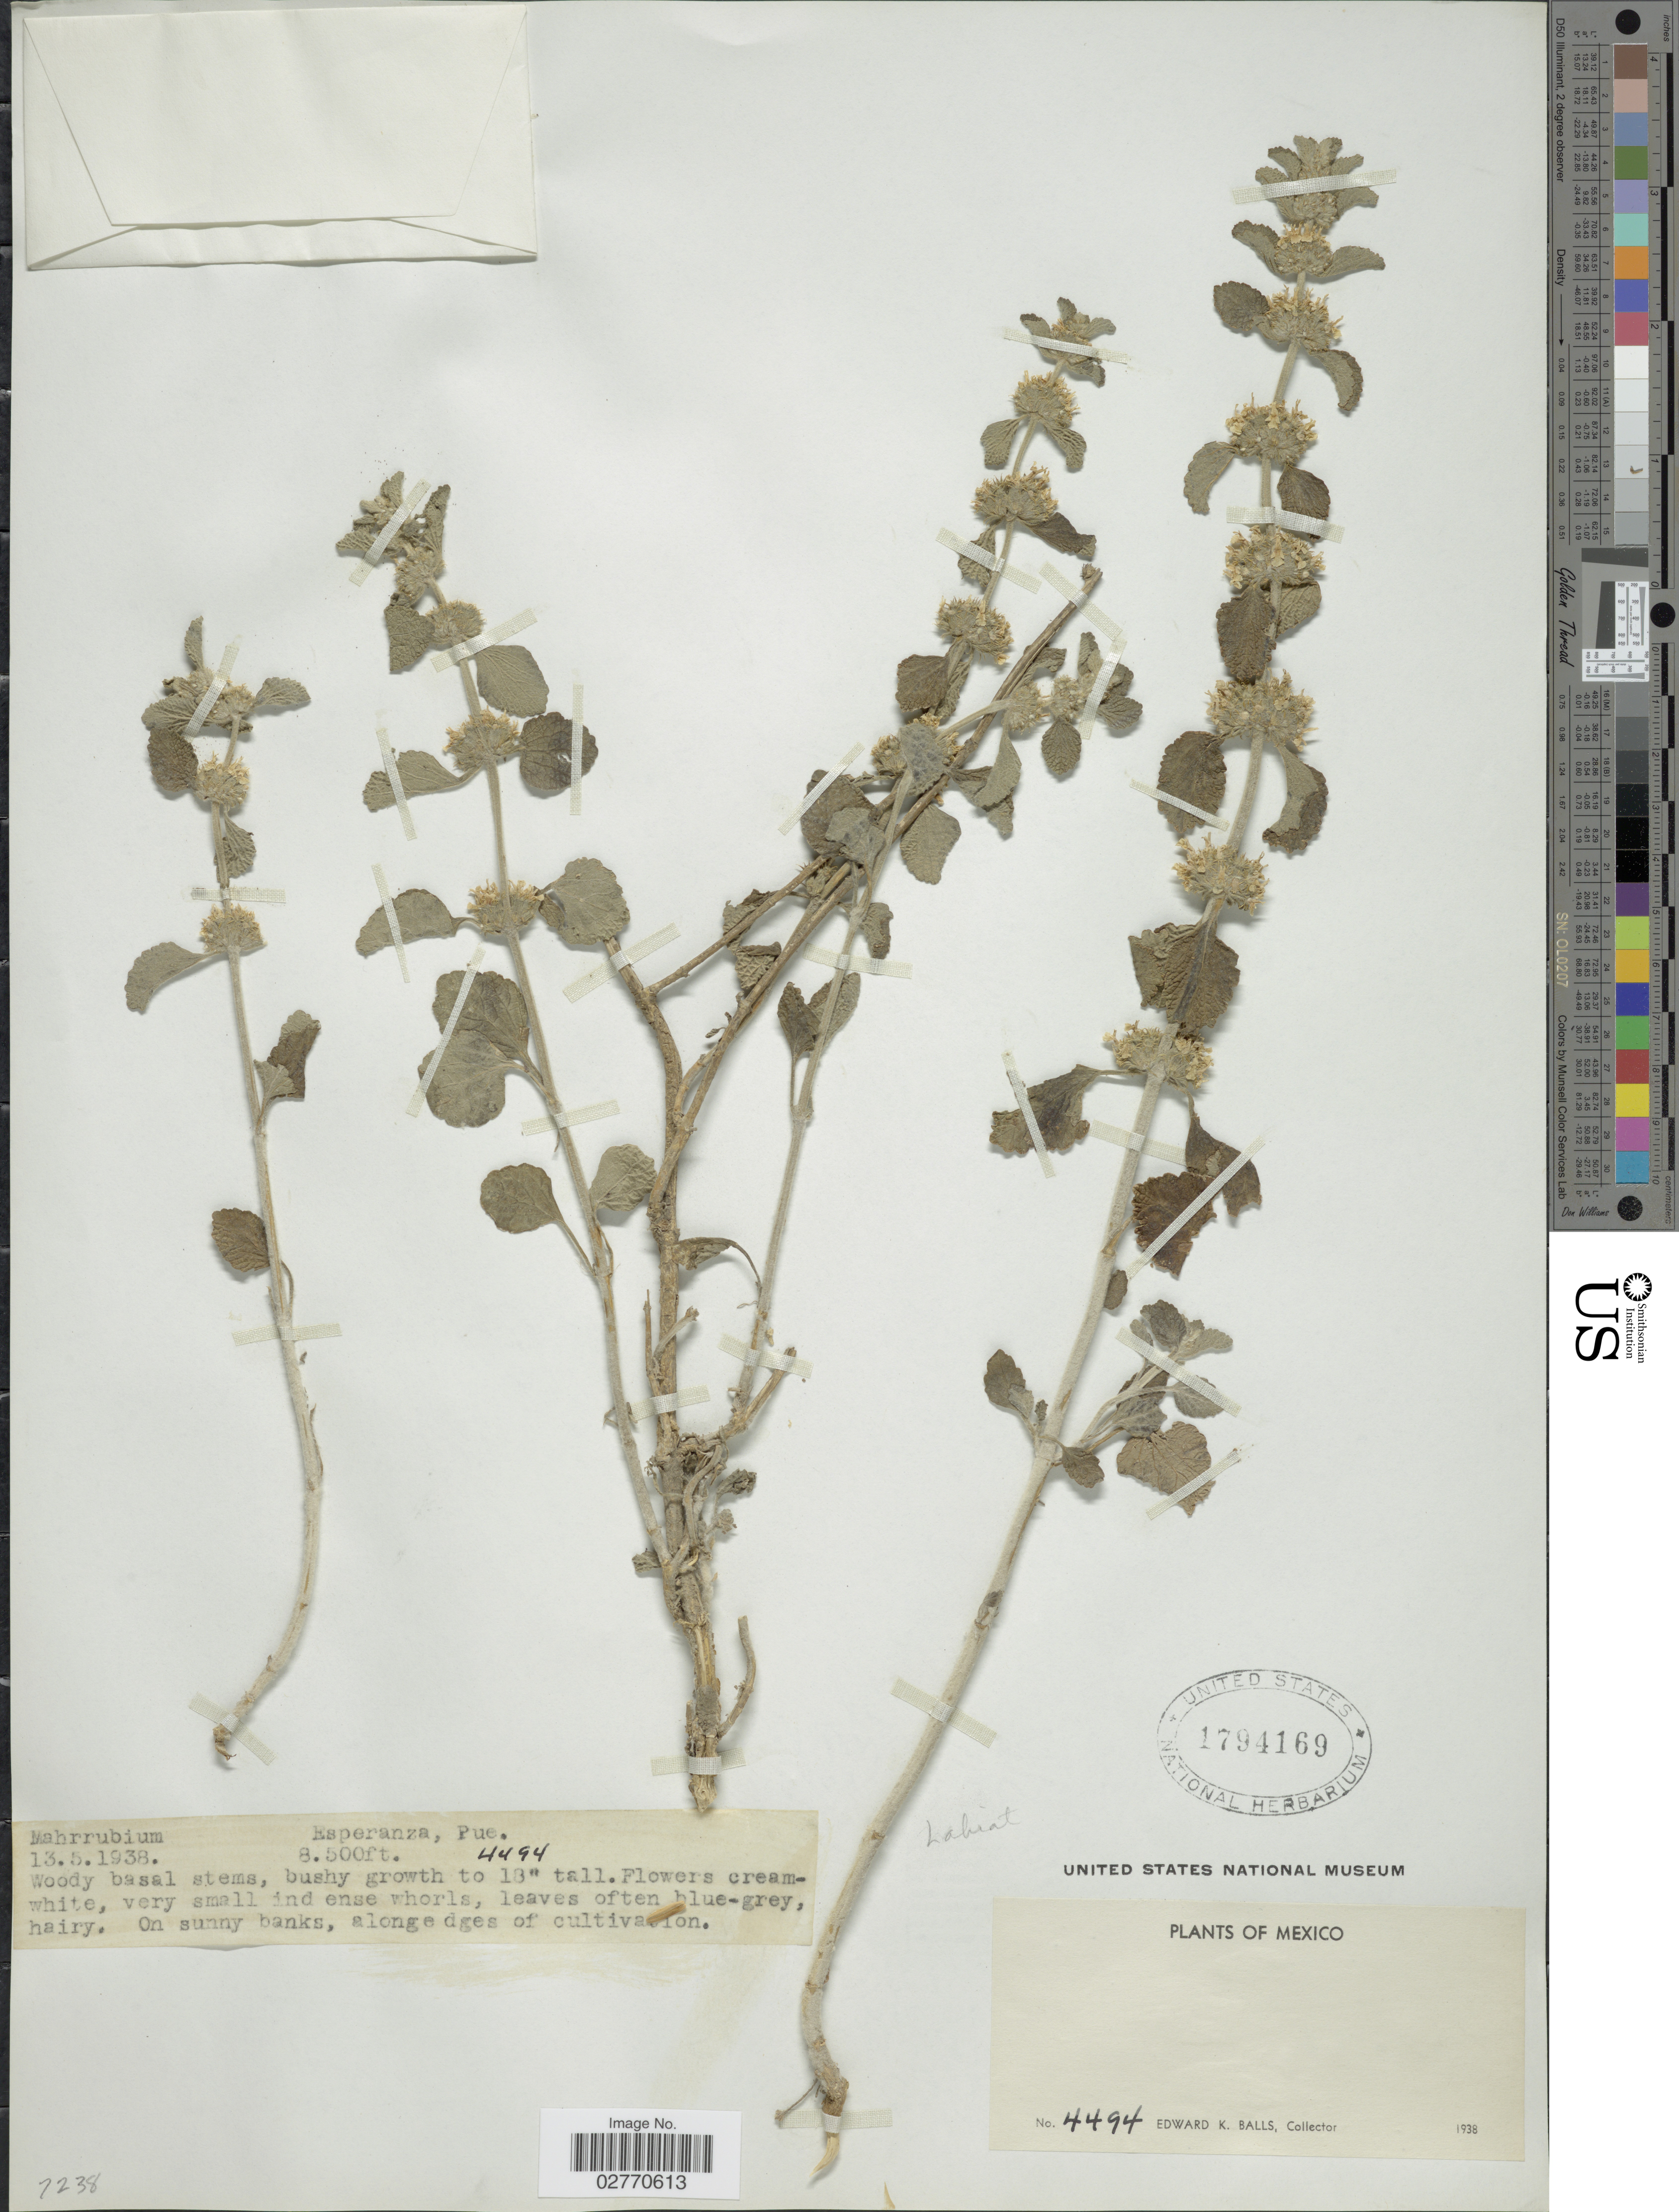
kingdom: Plantae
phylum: Tracheophyta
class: Magnoliopsida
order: Lamiales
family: Lamiaceae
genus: Marrubium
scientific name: Marrubium sp.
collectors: E. K. Balls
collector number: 4494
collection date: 1938-05-13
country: Mexico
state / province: Puebla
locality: Esperanza, Pue.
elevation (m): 2591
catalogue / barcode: US 1794169